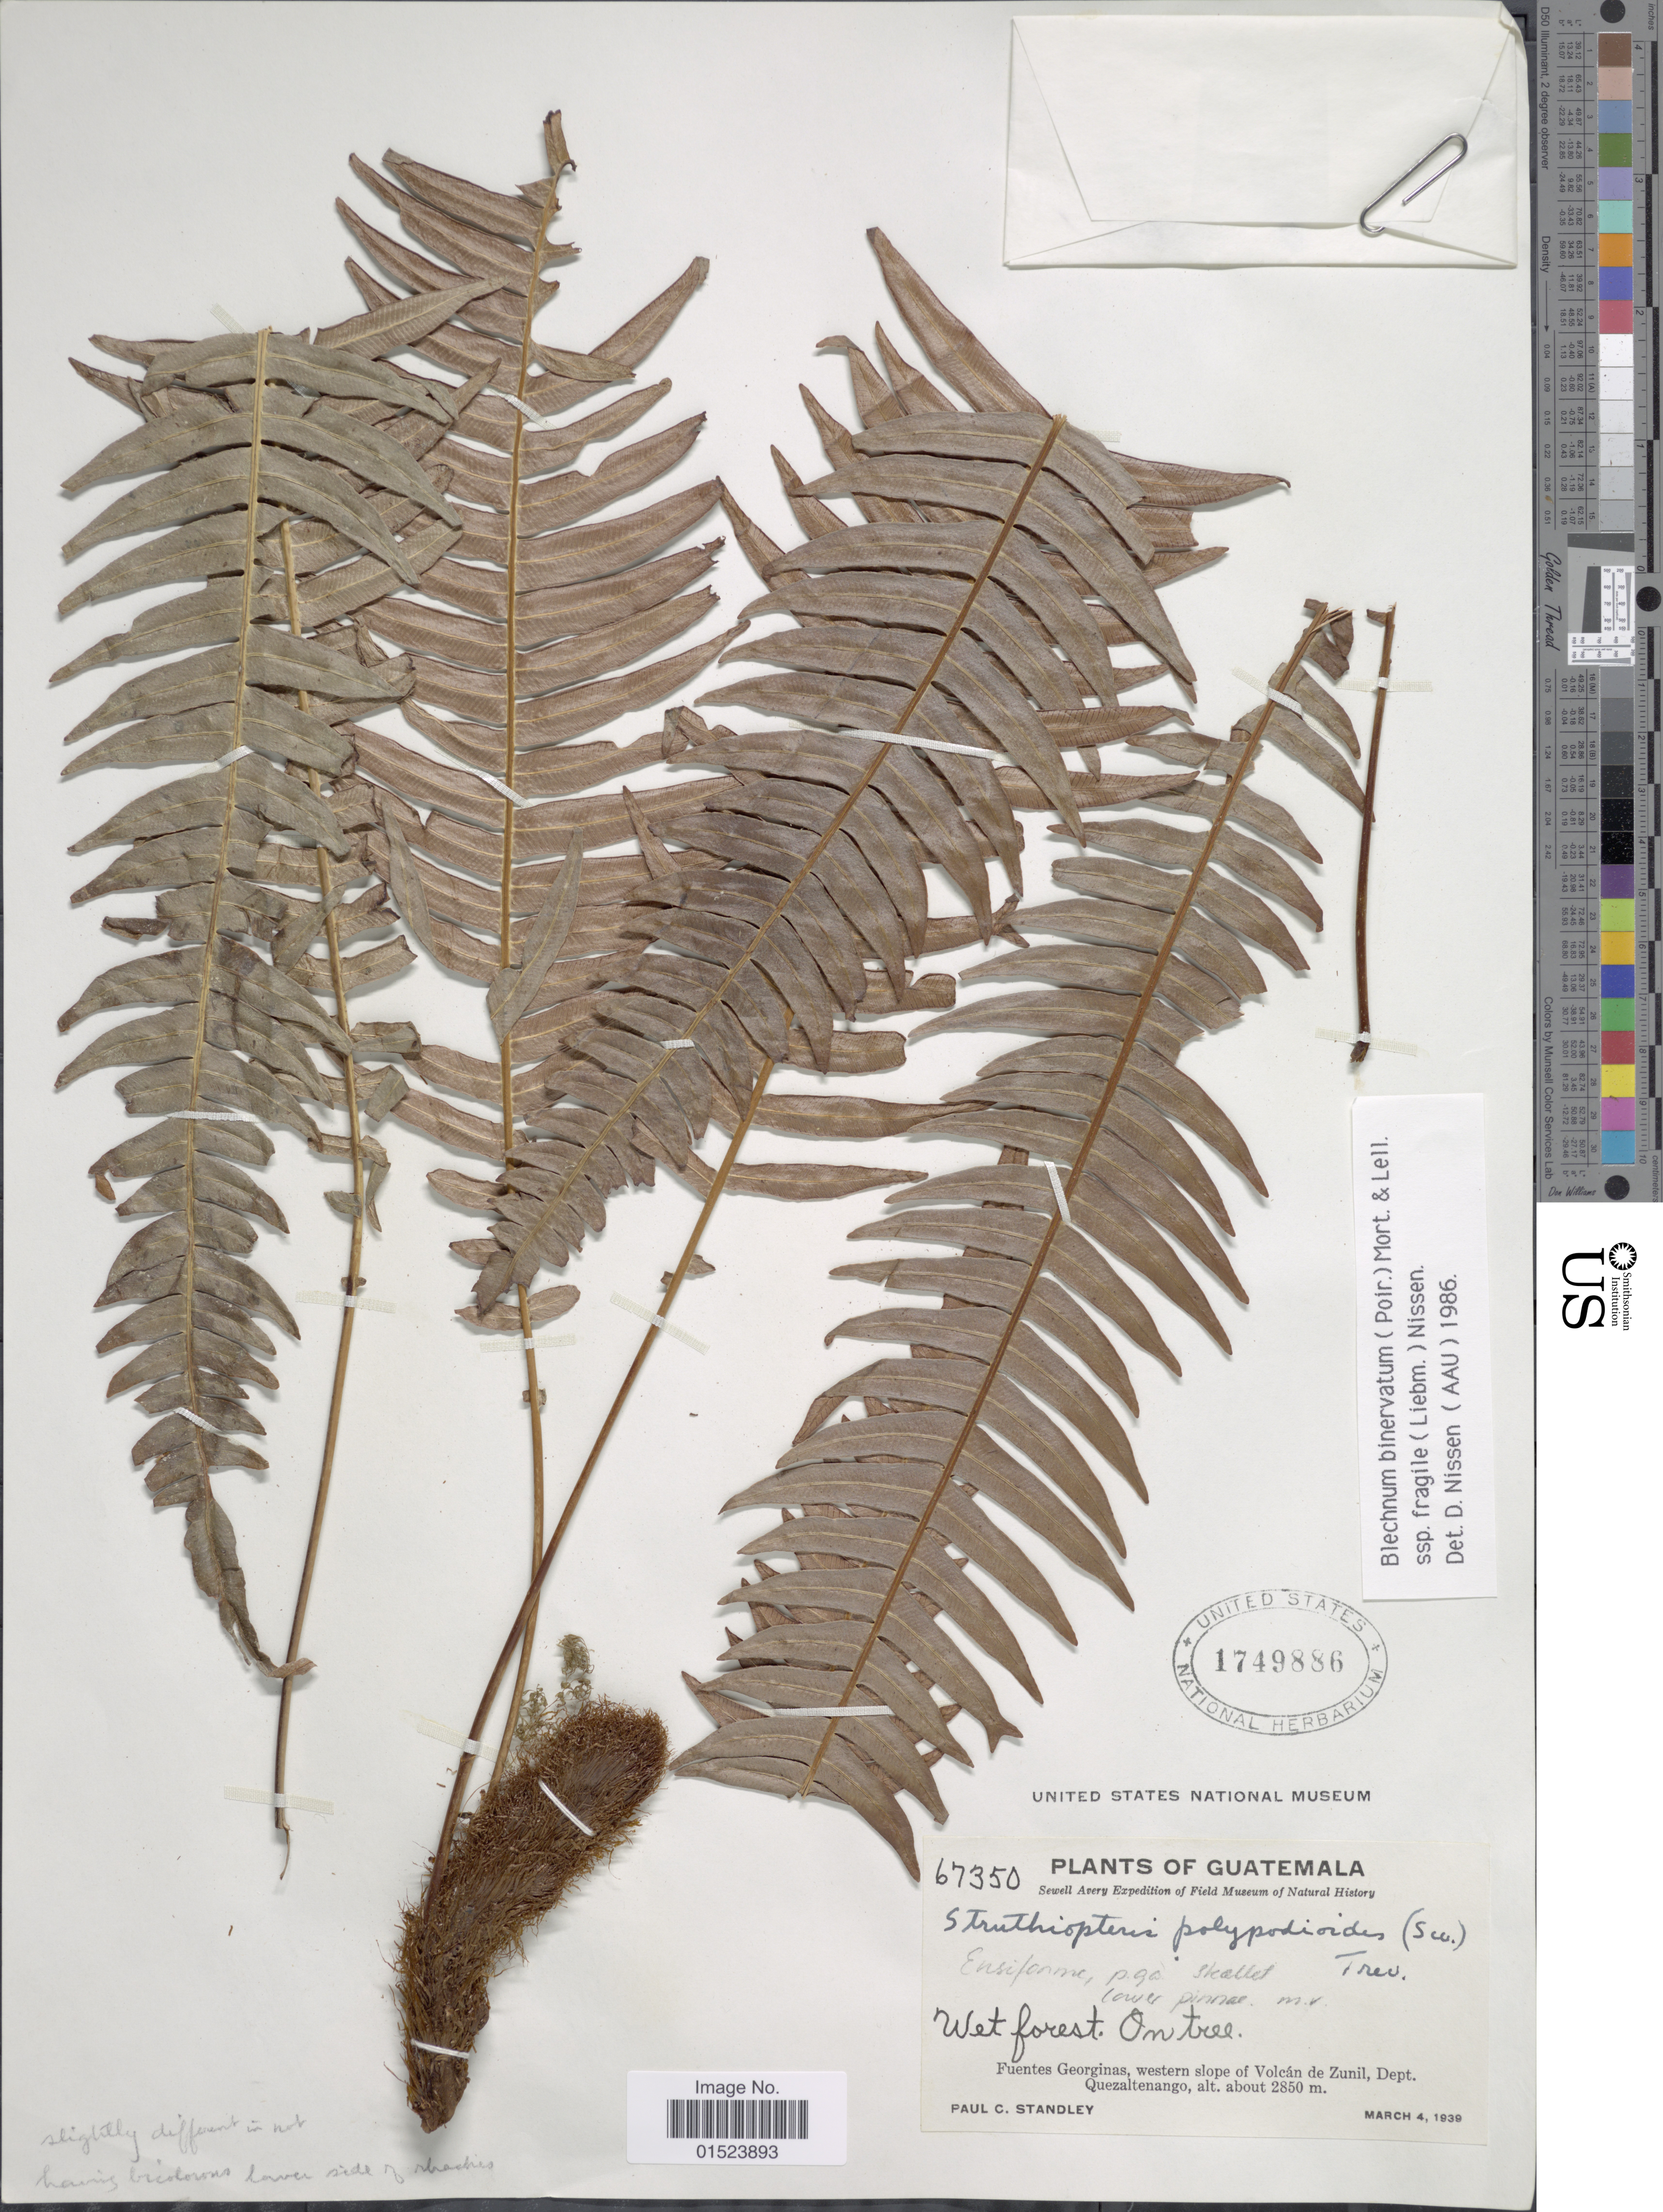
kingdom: Plantae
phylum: Tracheophyta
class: Polypodiopsida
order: Polypodiales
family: Blechnaceae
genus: Blechnum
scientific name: Blechnum fragile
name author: (Liebm.) C.V. Morton & Lellinger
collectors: P. C. Standley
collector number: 67350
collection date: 1939-03-04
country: Guatemala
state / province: Quetzaltenango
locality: Fuentes Georginas, western slope of Volcán de Zunil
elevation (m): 2850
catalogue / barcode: US 1749886